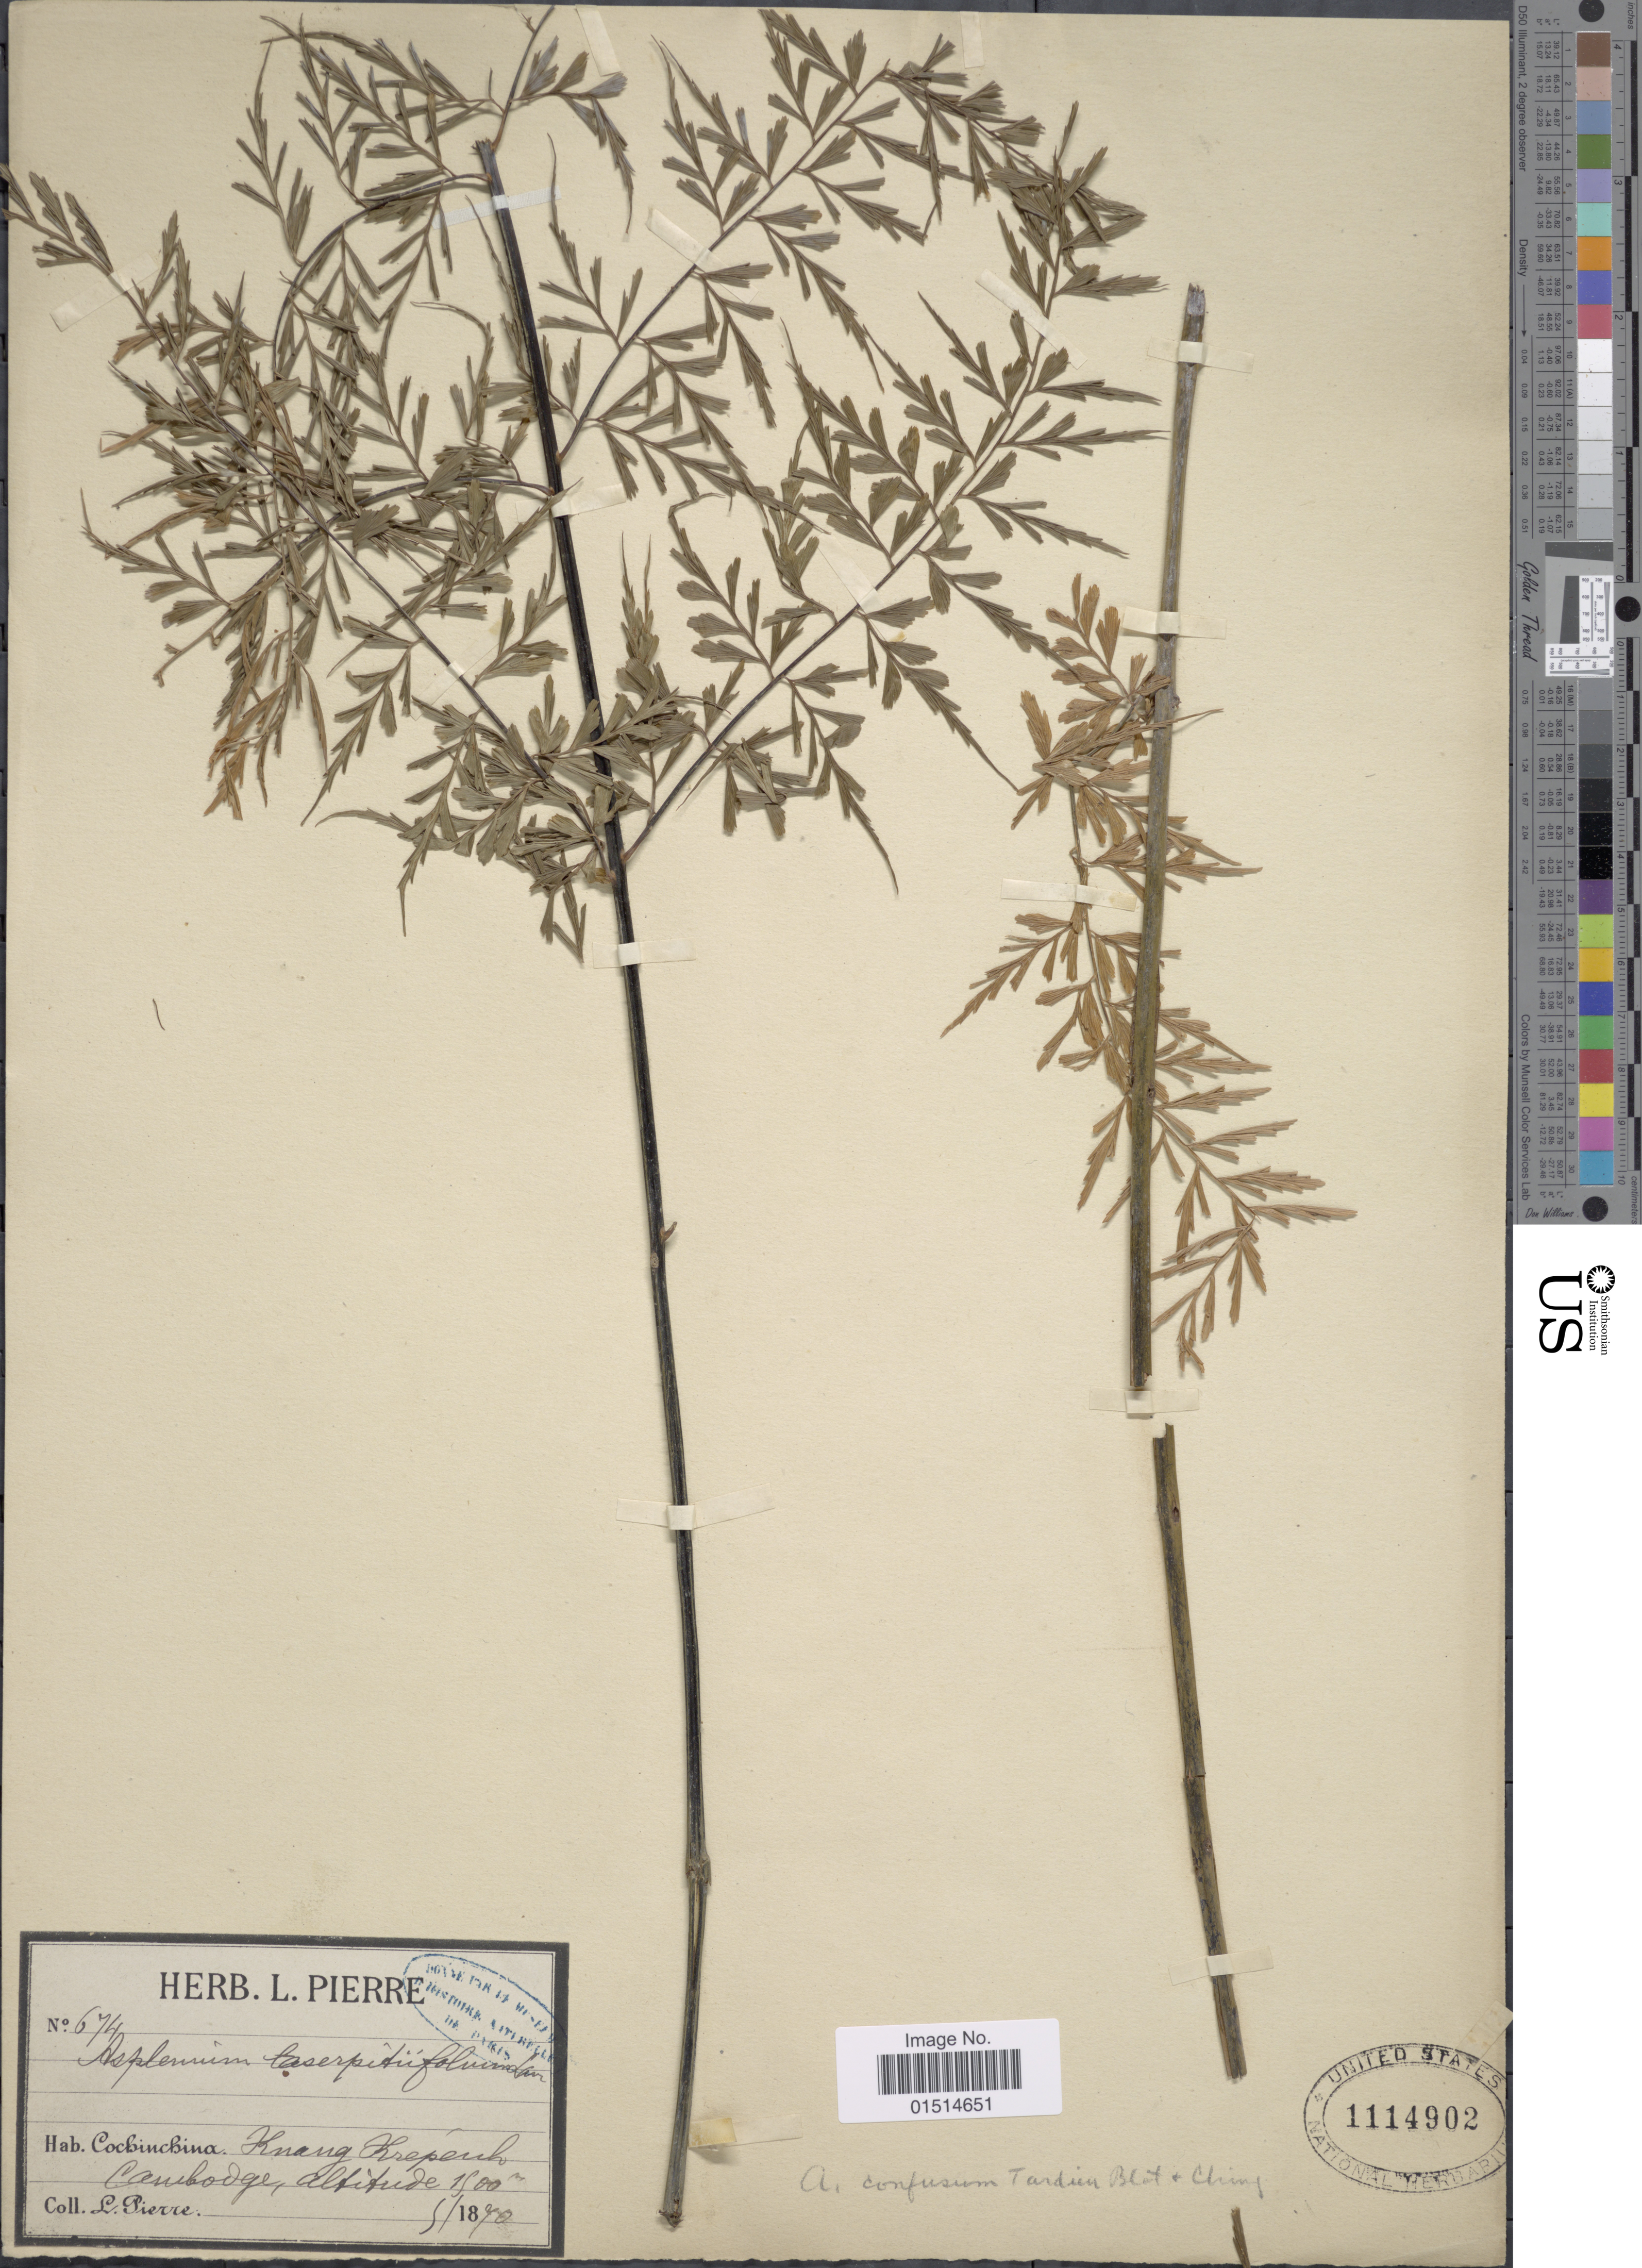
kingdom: Plantae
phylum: Tracheophyta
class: Polypodiopsida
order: Polypodiales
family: Aspleniaceae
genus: Asplenium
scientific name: Asplenium confusum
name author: Tardieu & Ching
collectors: L. Pierre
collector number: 674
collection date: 1870-05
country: Cambodia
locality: Cochinchina, Huang Hreperch, Cambodge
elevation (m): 1500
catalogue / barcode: US 1114902